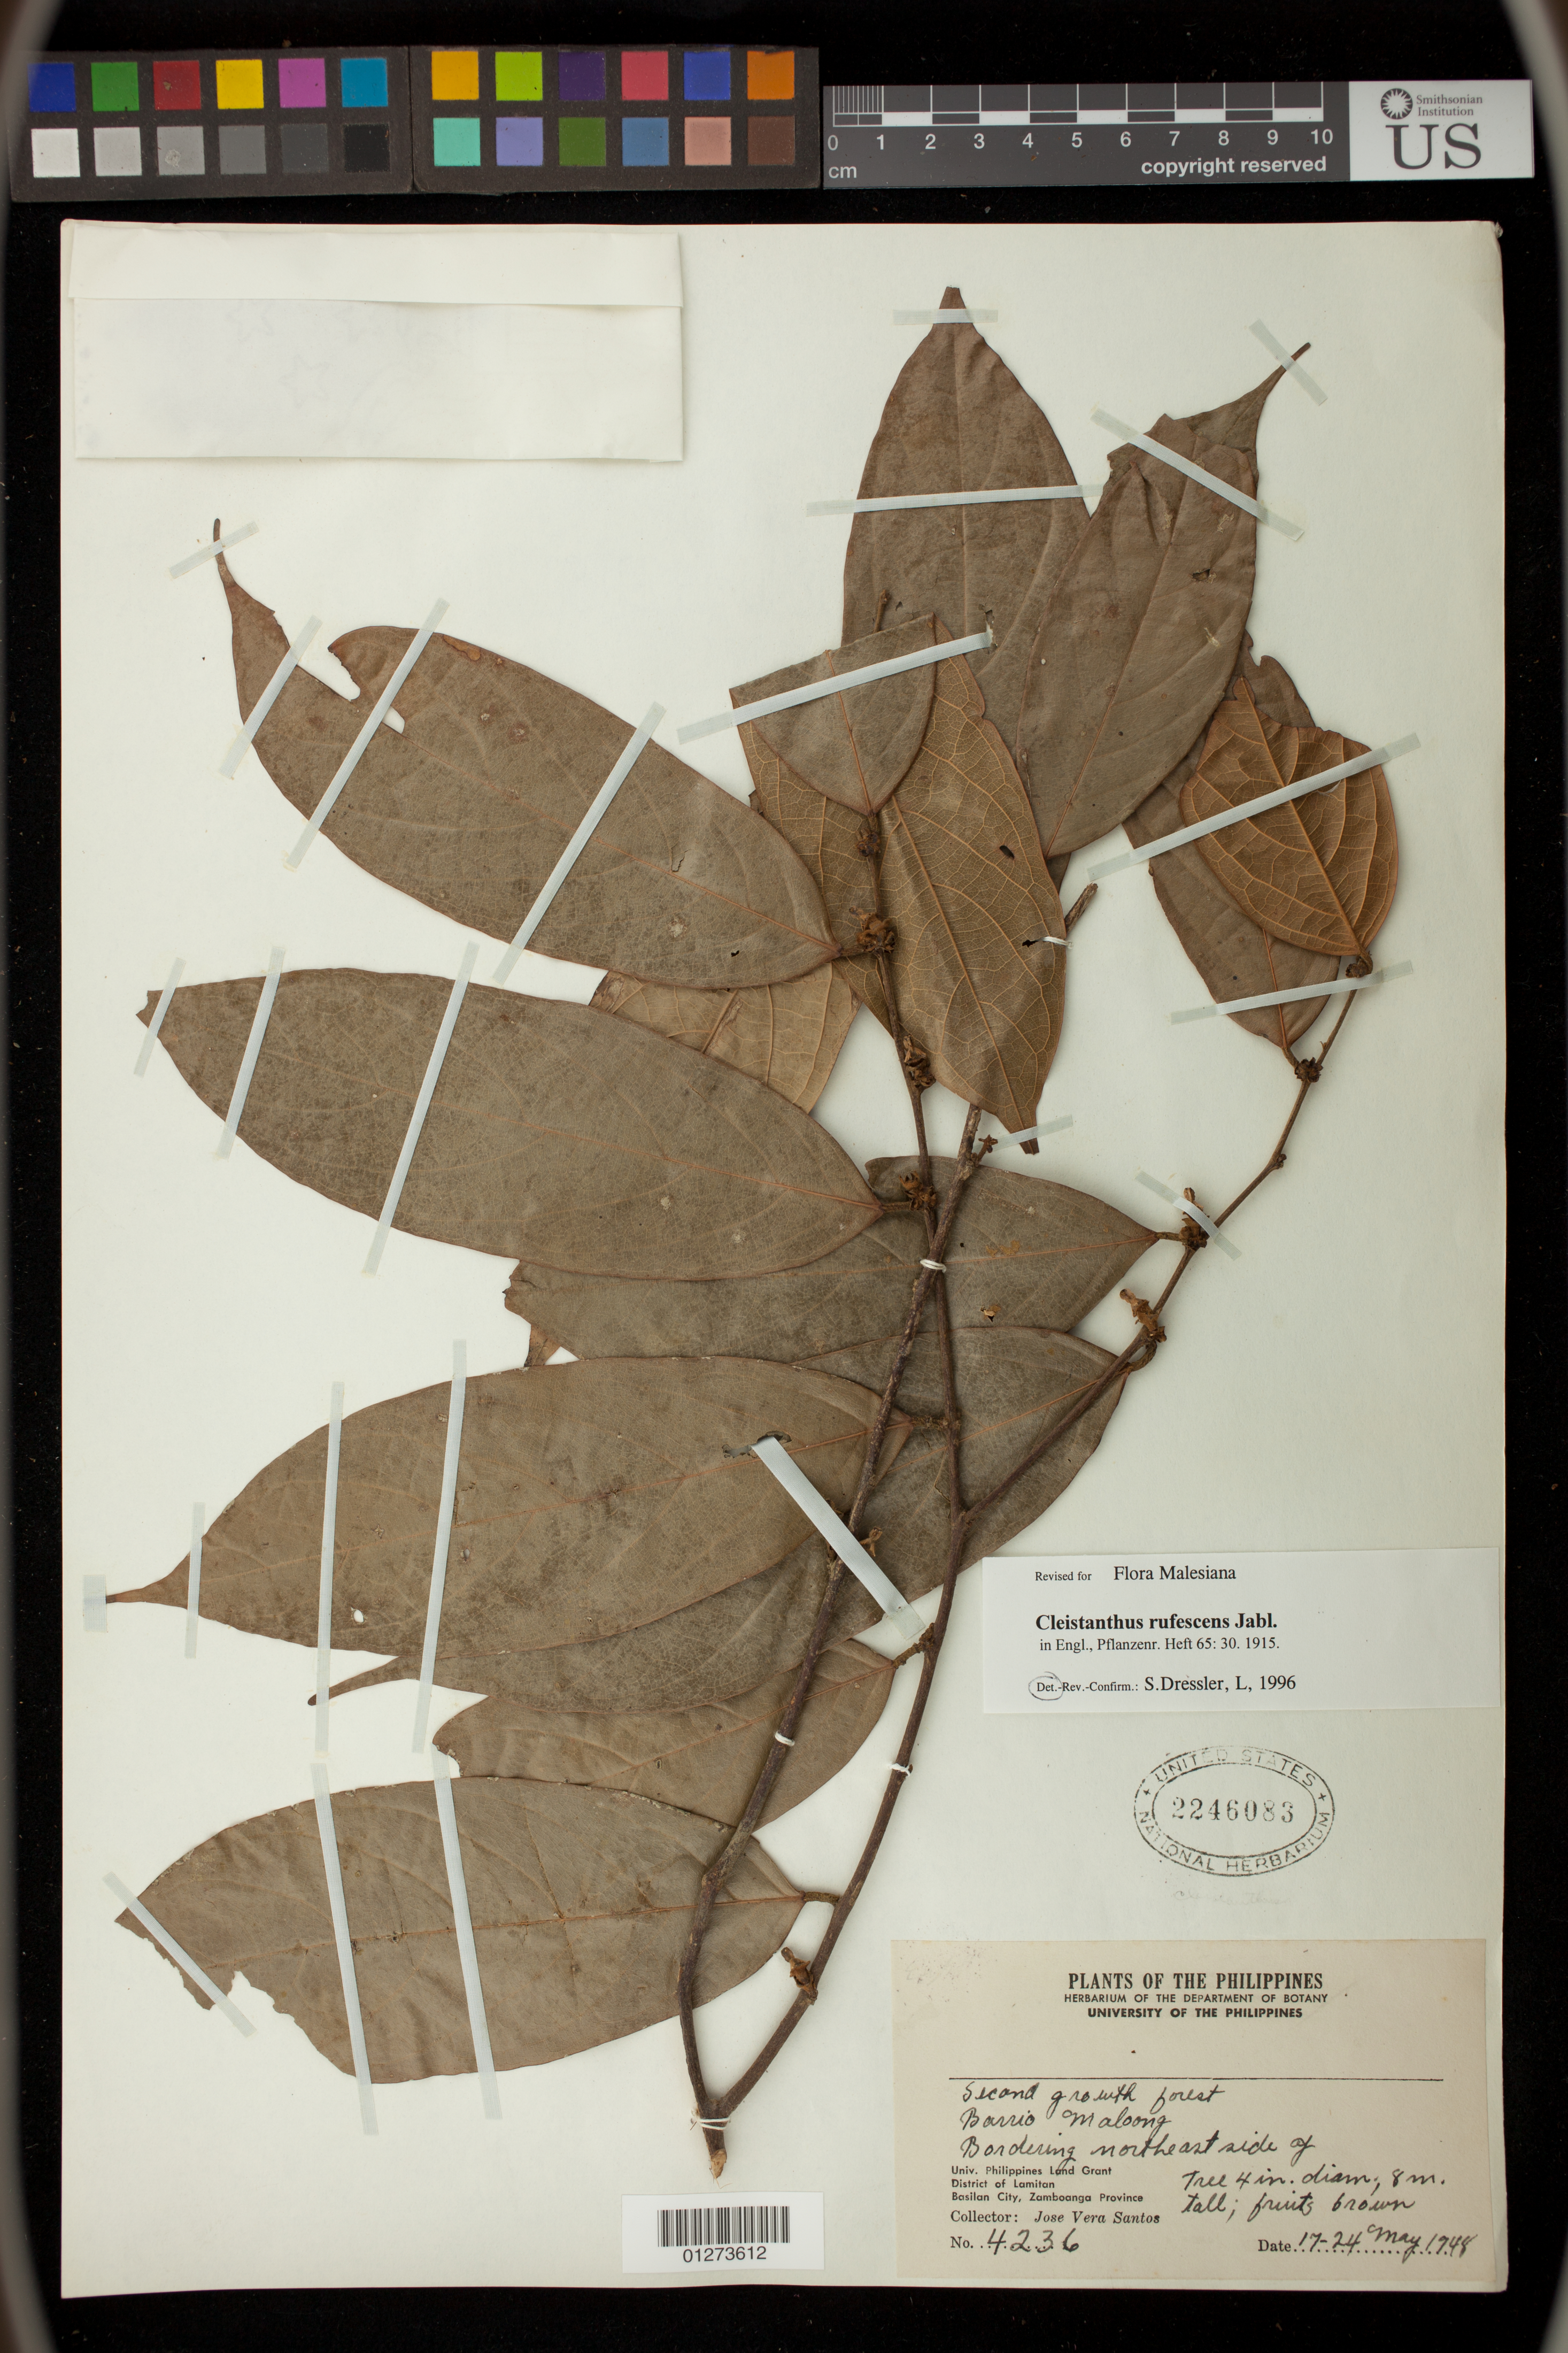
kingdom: Plantae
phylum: Tracheophyta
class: Magnoliopsida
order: Malpighiales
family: Phyllanthaceae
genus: Cleistanthus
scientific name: Cleistanthus rufescens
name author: Jabl.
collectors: J. Vera Santos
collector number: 4236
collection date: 1948-05-17/1948-05-24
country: Philippines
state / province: Muslim Mindanao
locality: Univ. Philippines Land Grant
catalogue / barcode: US 2246083